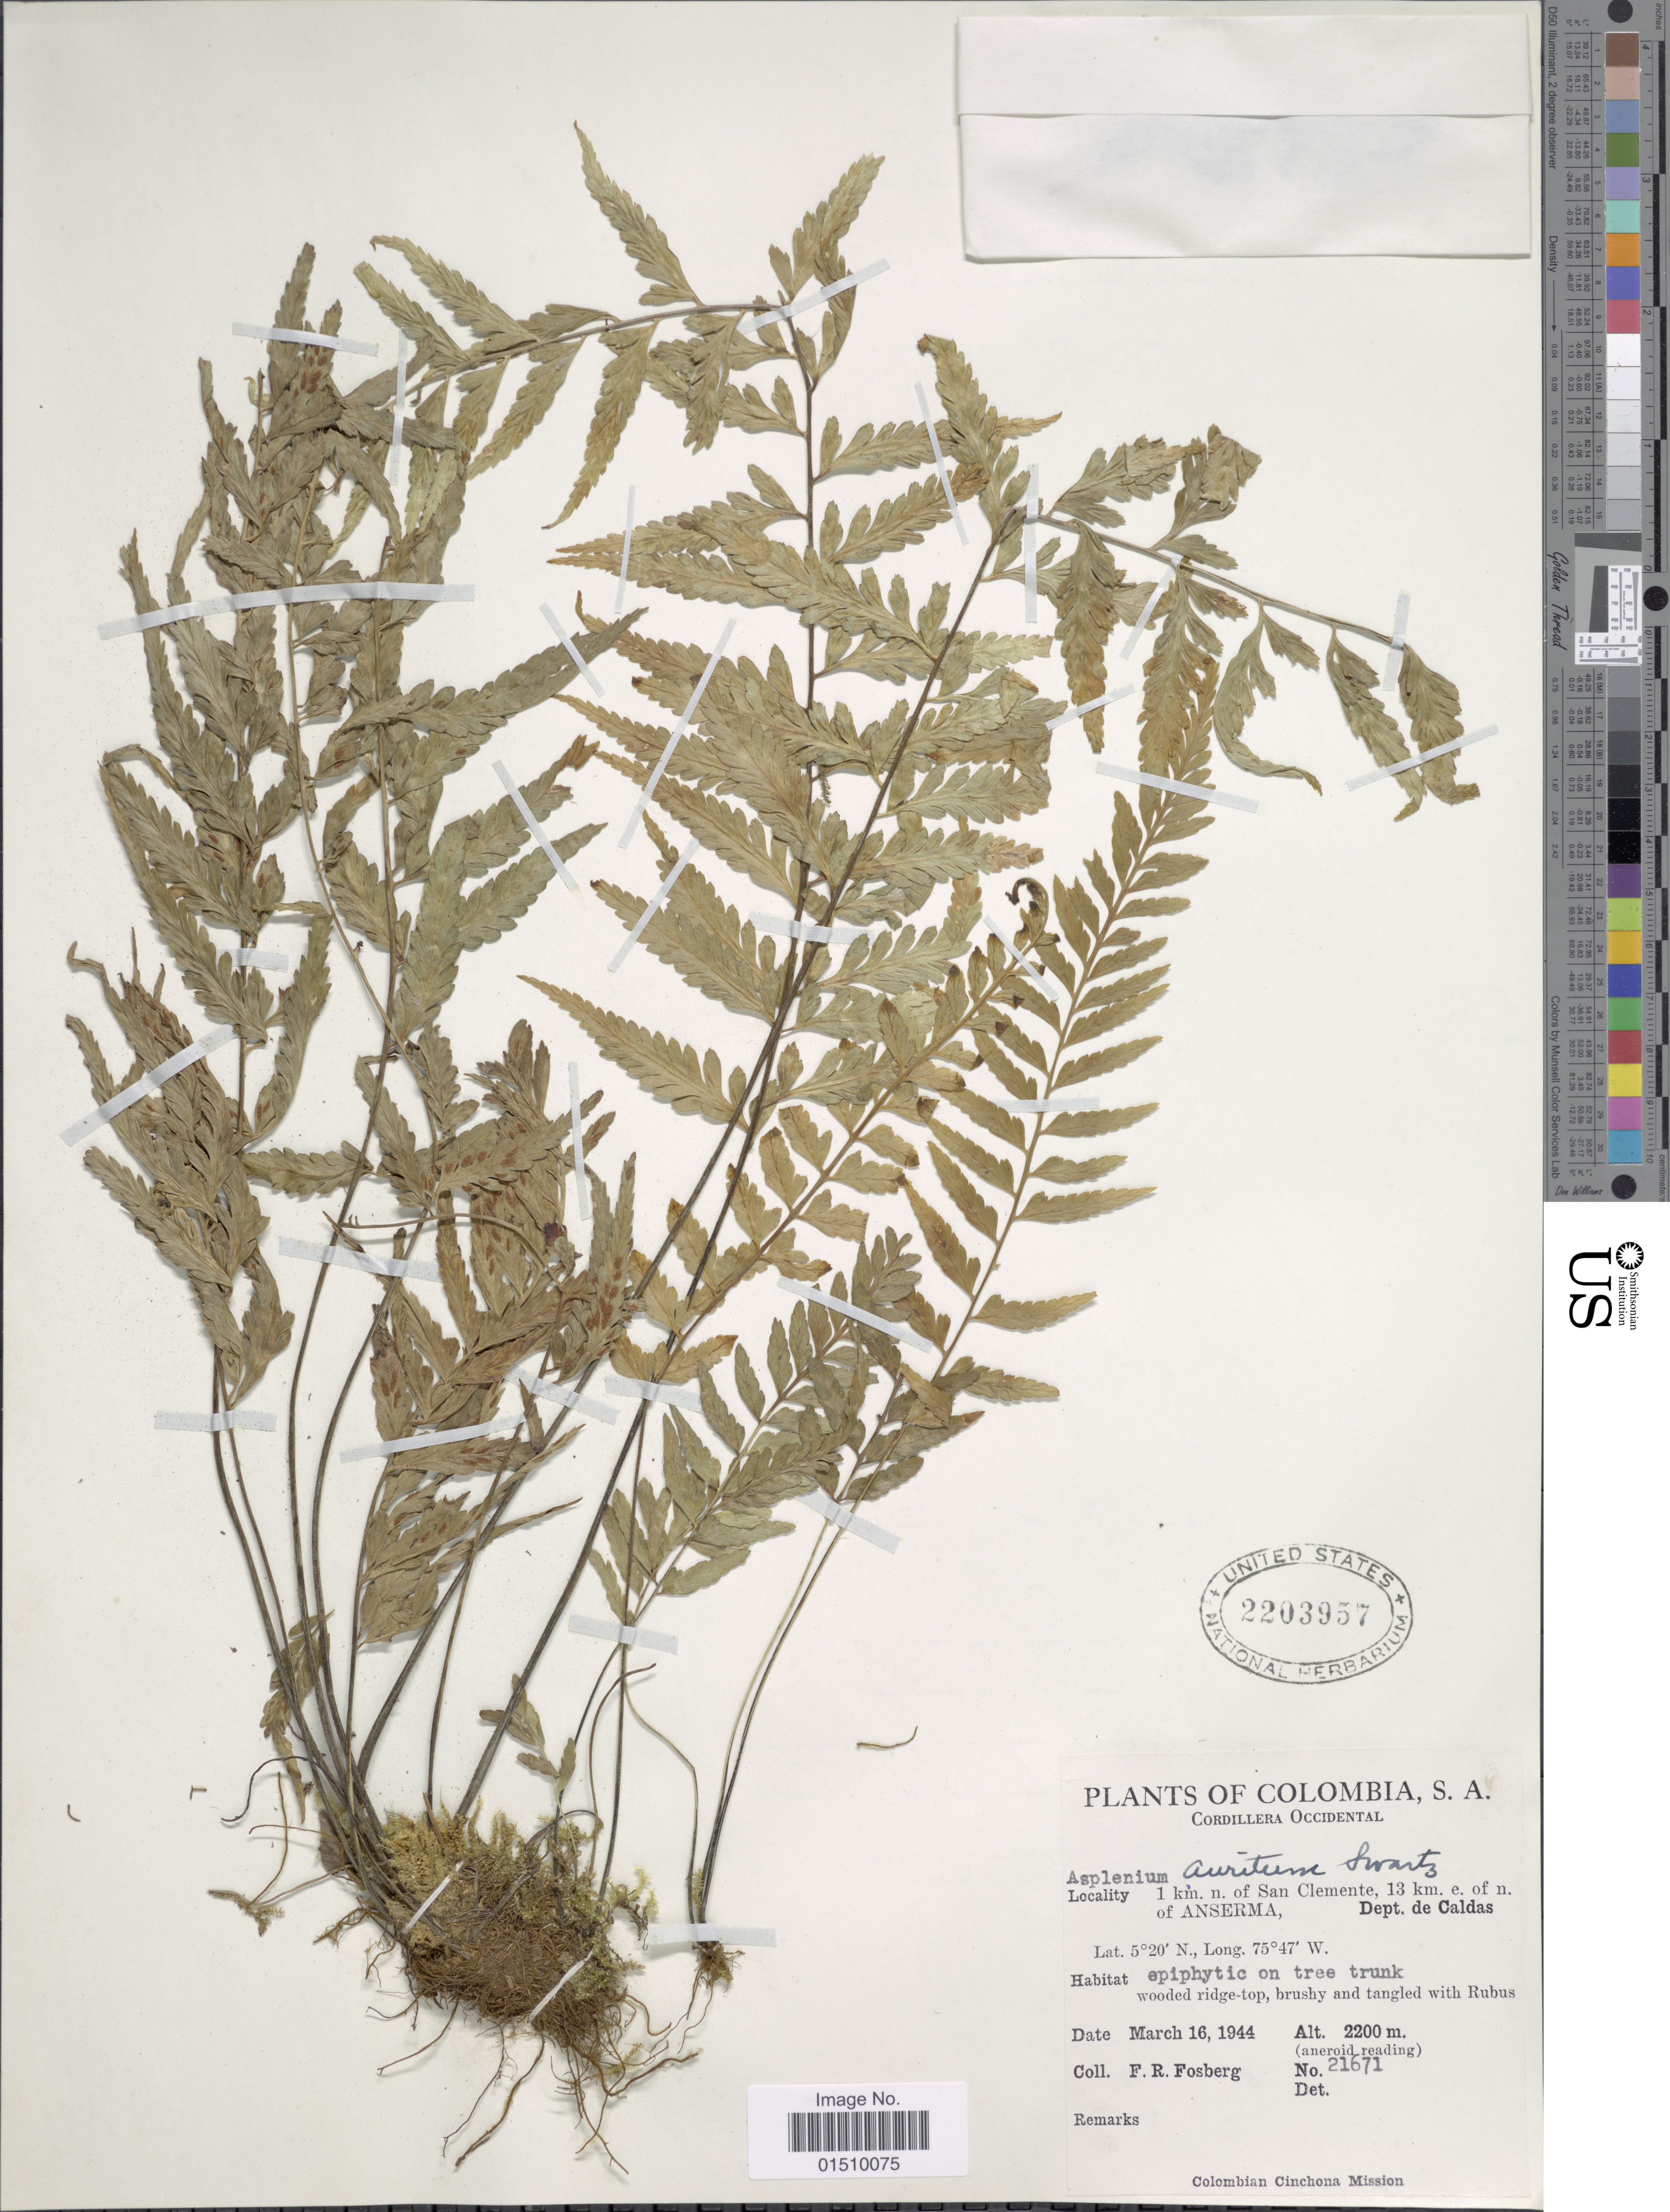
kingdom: Plantae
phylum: Tracheophyta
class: Polypodiopsida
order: Polypodiales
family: Aspleniaceae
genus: Asplenium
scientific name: Asplenium auritum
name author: Sw.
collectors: F. R. Fosberg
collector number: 21671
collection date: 1944-03-16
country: Colombia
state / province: Caldas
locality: Colombia, S.A., Cordillera Oriental, 1 km. n. of San Clemente, 13 km. e. of n. of ANSERMA, Dept. de Caldas.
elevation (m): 2200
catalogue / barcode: US 2203957